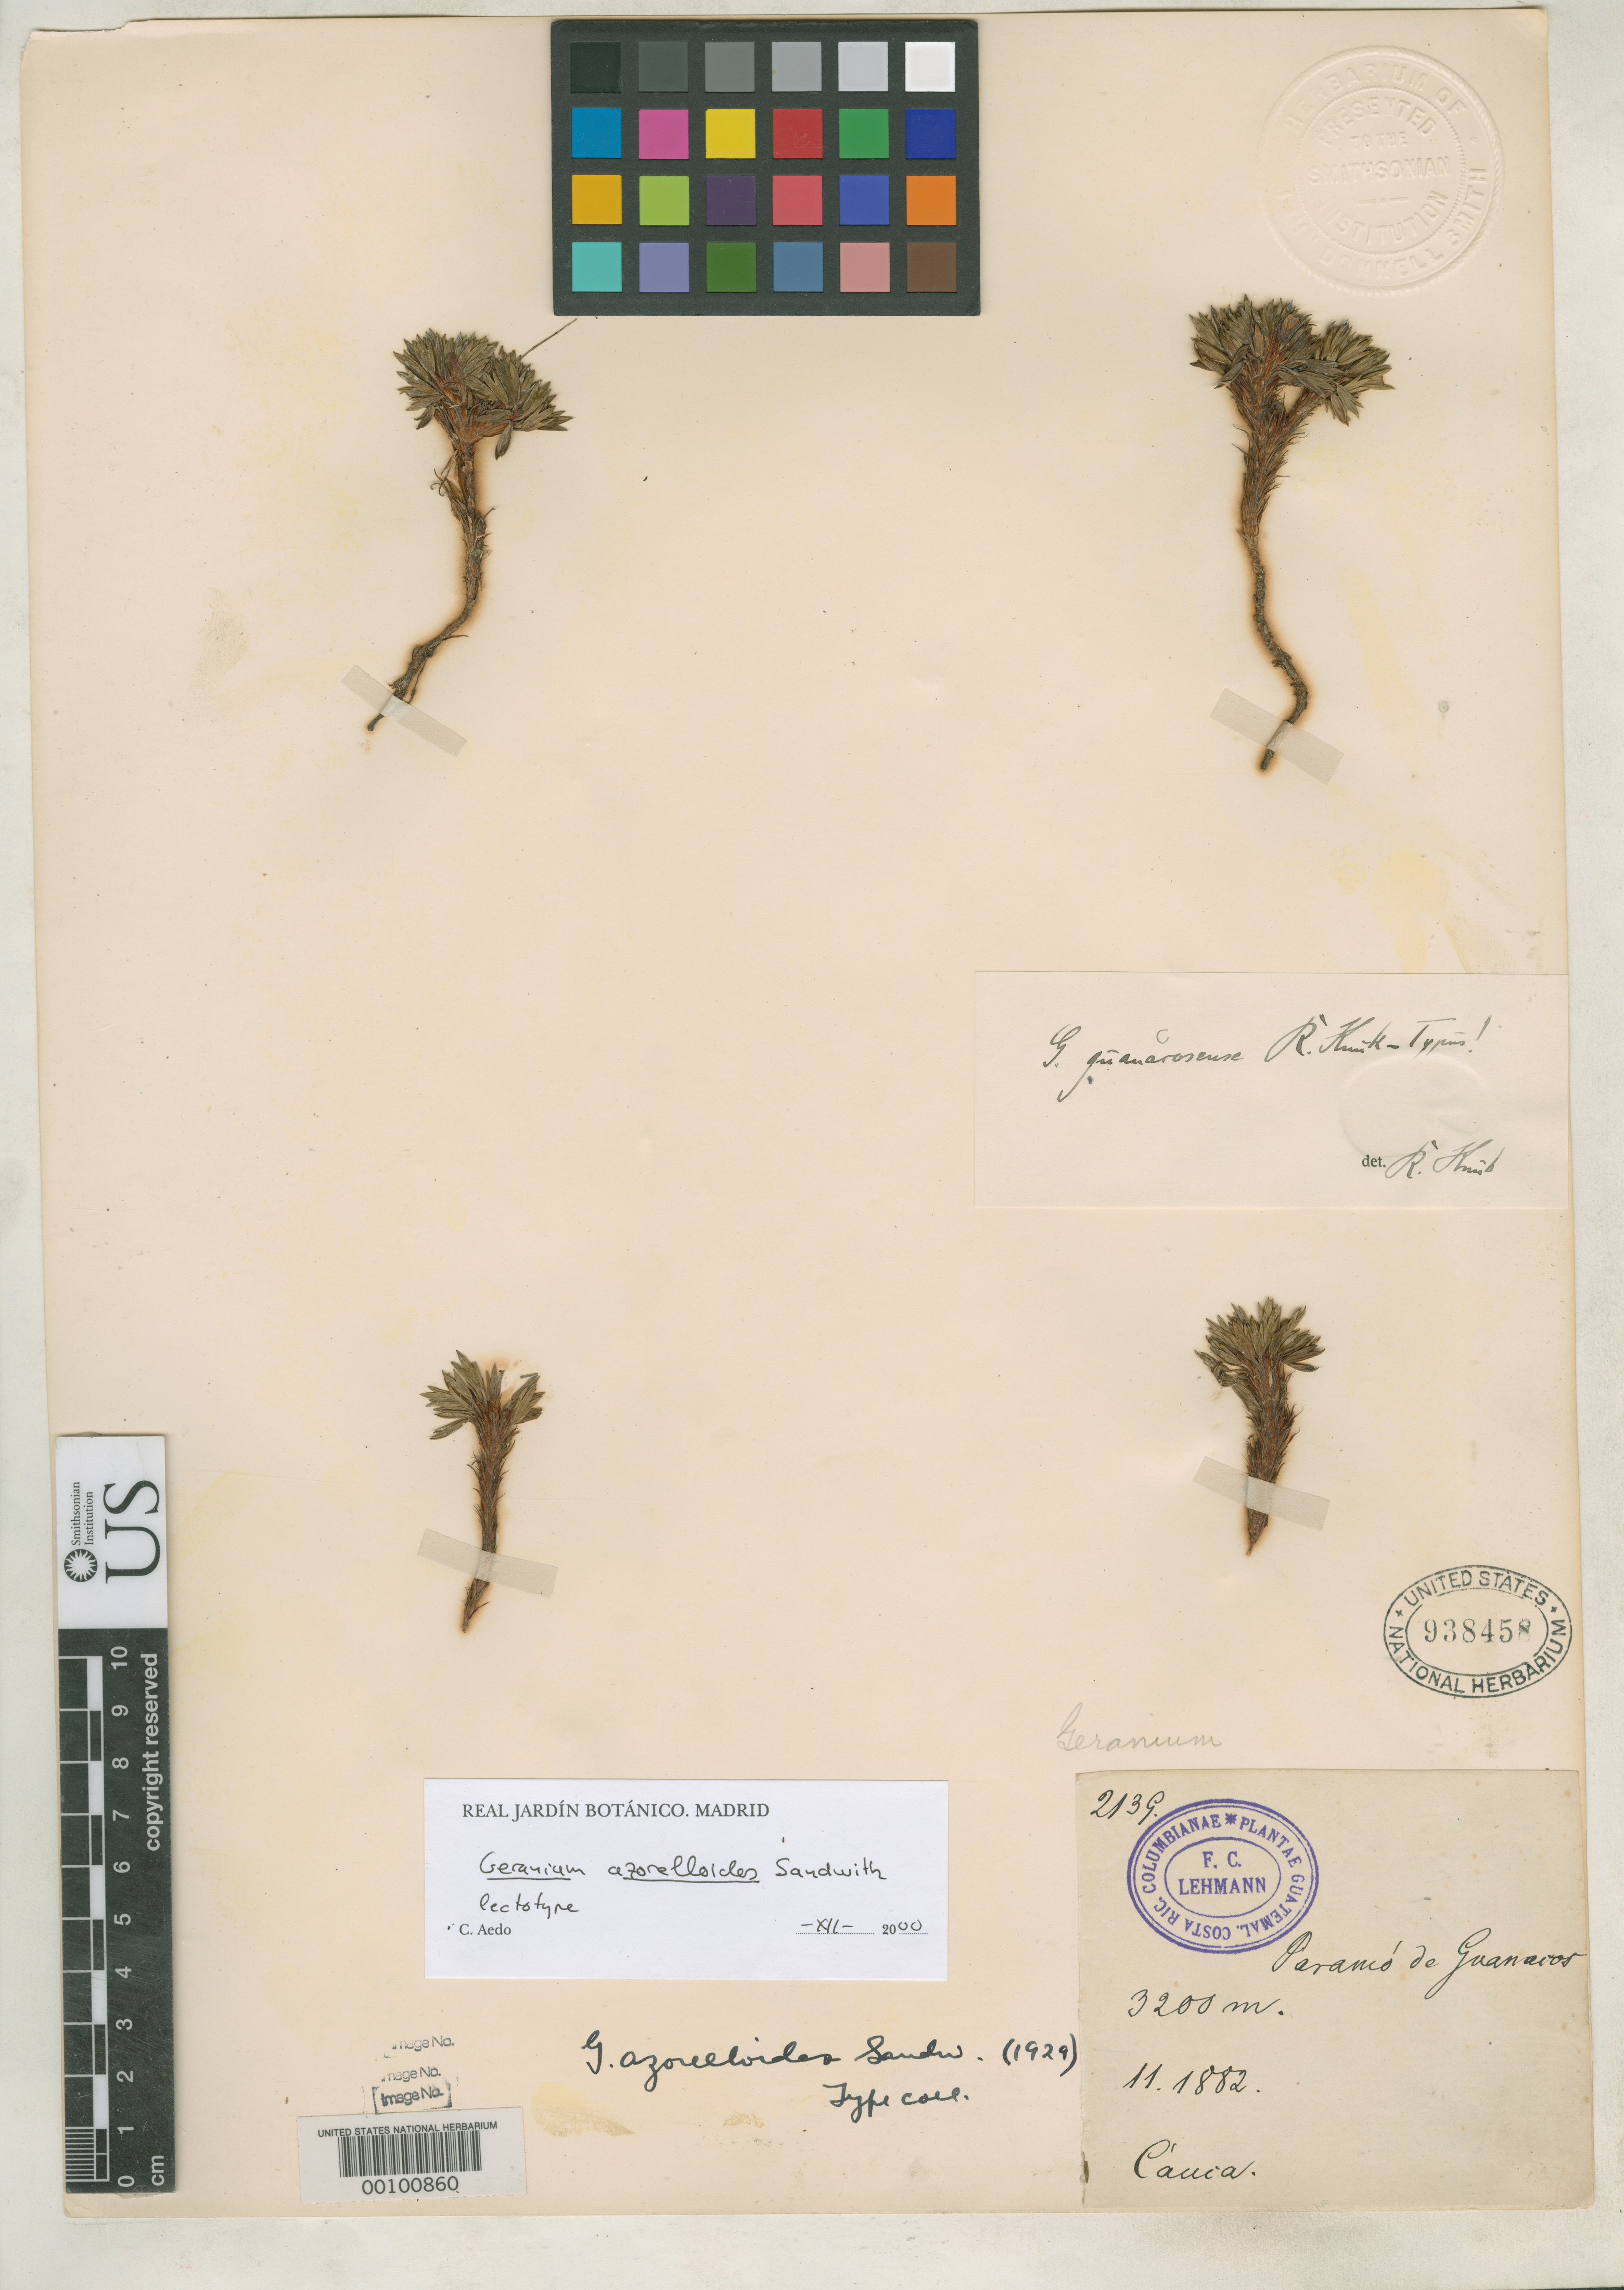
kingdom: Plantae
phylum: Tracheophyta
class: Magnoliopsida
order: Geraniales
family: Geraniaceae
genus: Geranium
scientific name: Geranium azorelloides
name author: Sandwith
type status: Isotype; Holotype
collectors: F. C. Lehmann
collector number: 2139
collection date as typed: Nov 1882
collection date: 1882-11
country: Colombia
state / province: Cauca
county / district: Popayan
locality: Paramo de Guanaros.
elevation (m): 3200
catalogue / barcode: US 938458